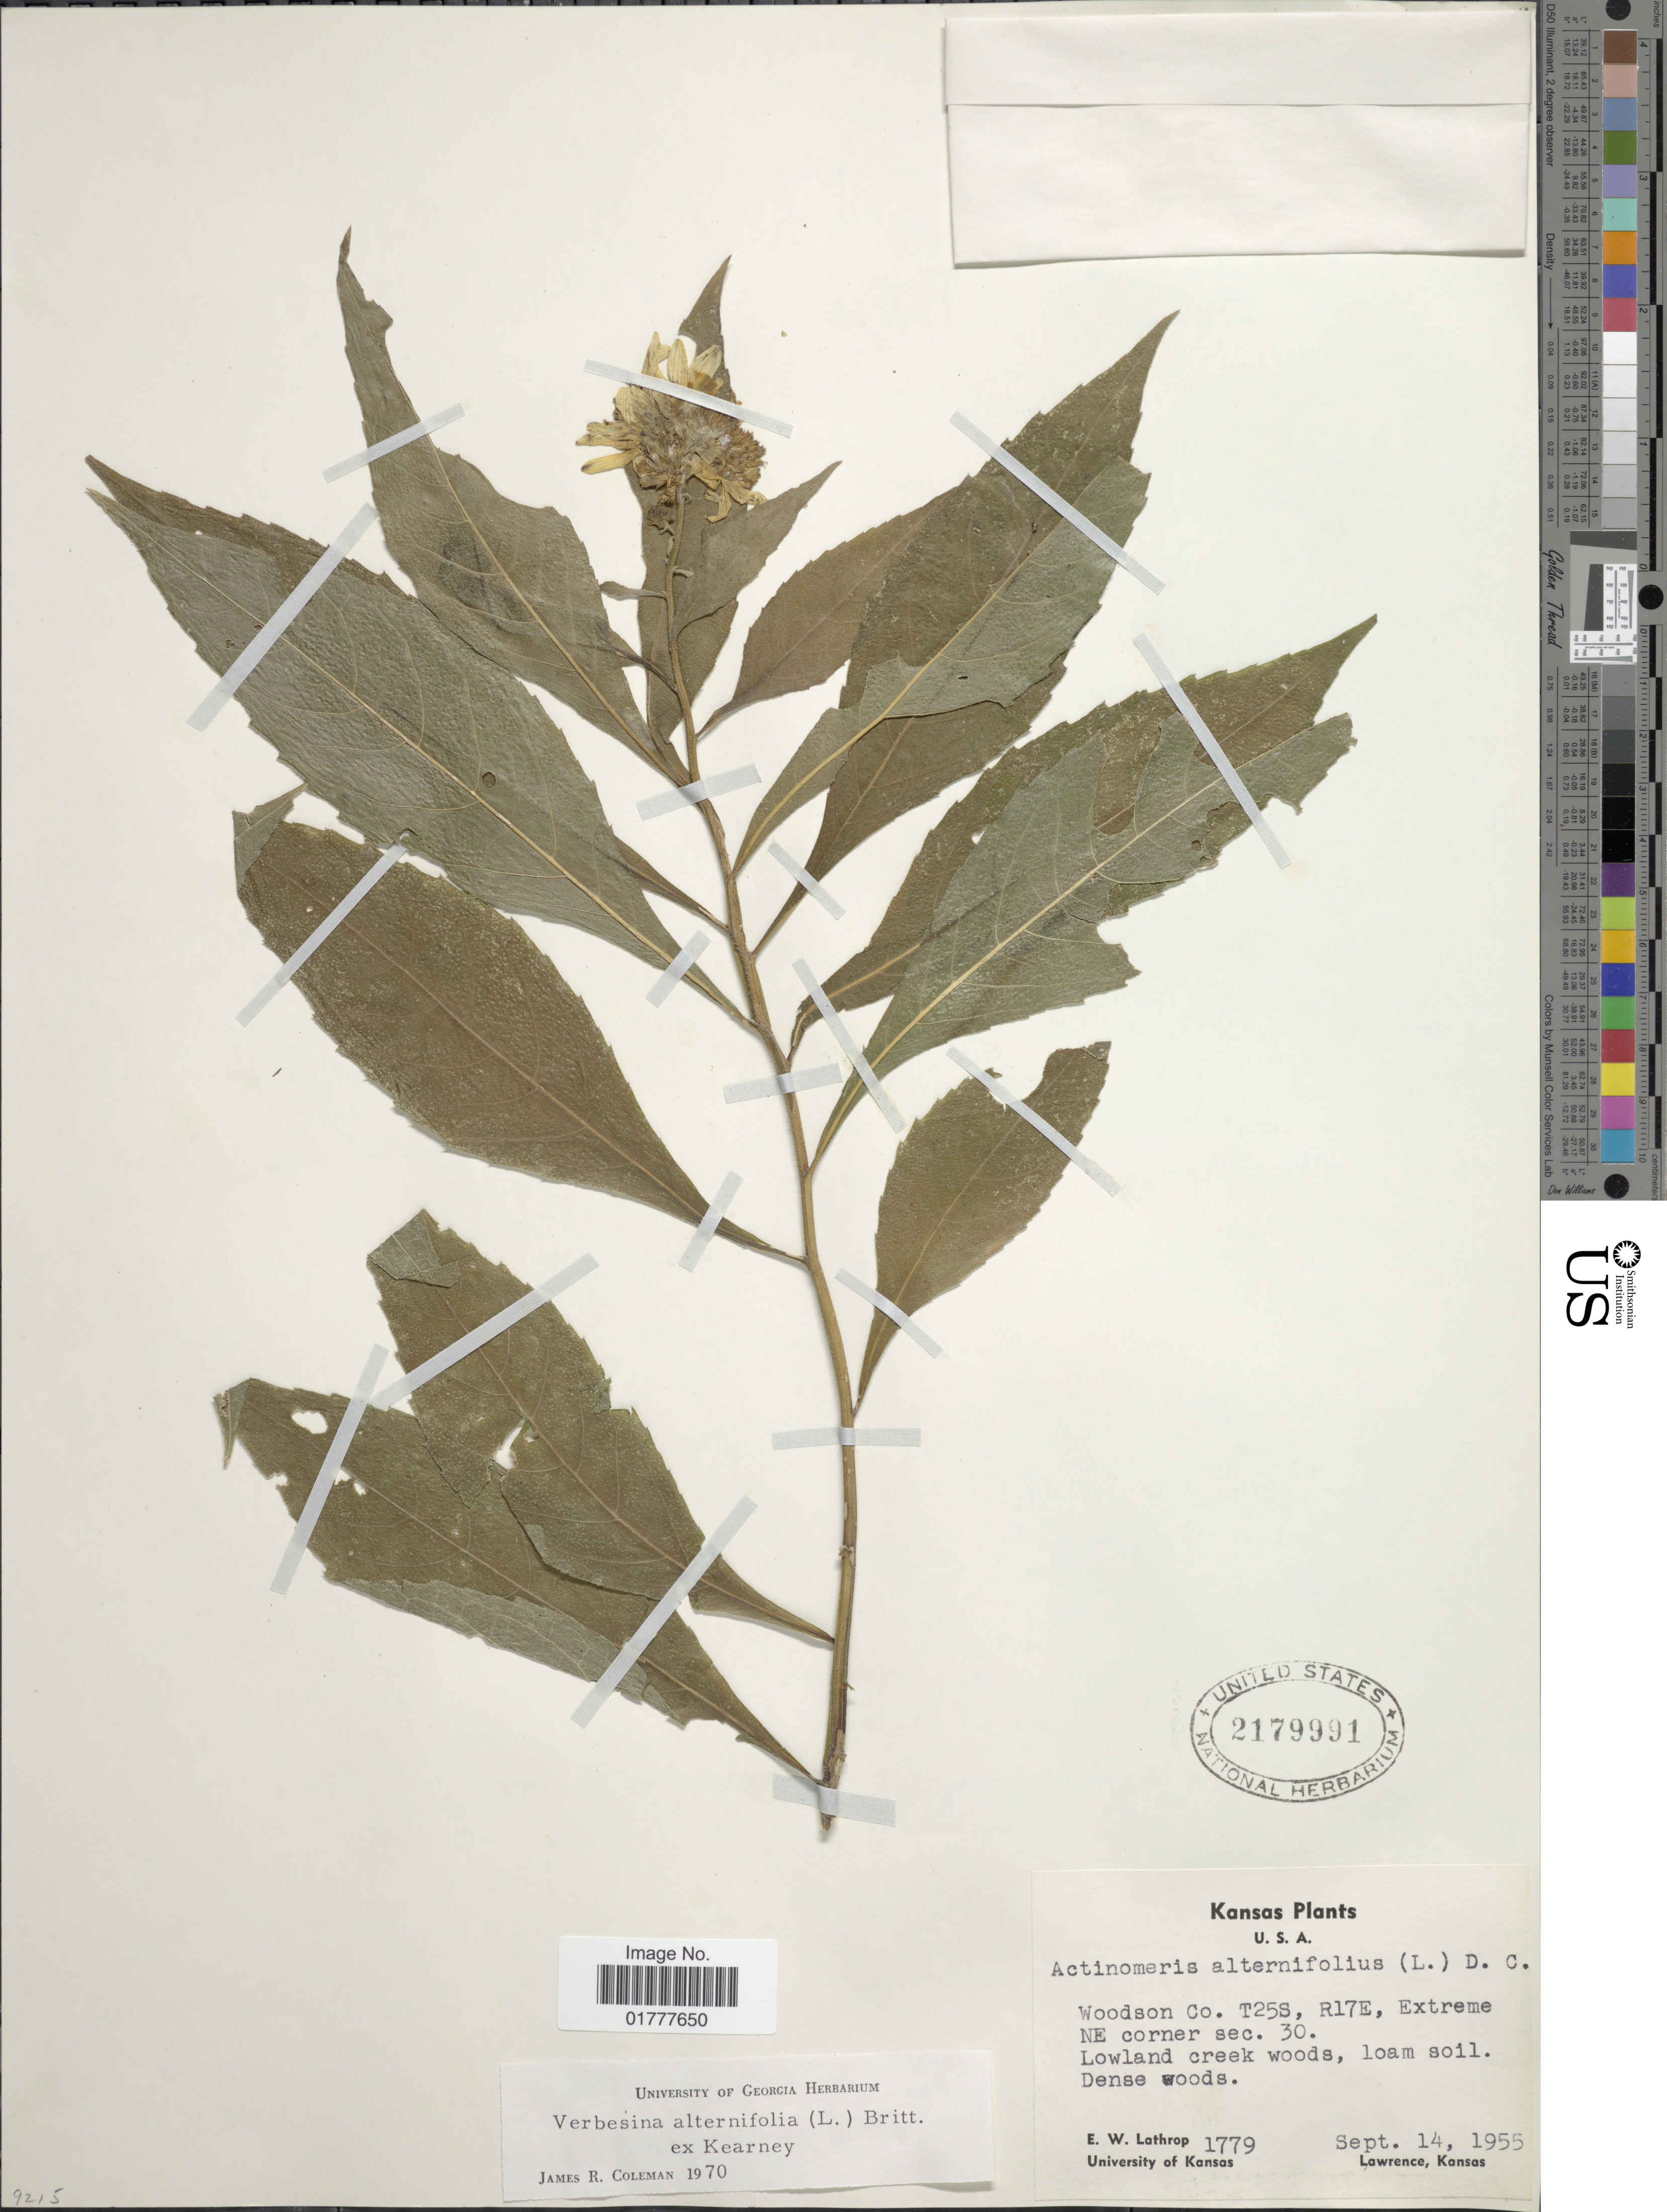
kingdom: Plantae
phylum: Tracheophyta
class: Magnoliopsida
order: Asterales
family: Asteraceae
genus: Actinomeris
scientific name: Actinomeris alternifolia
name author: (L.) DC.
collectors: E. W. Lathrop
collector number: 1779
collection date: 1955-09-14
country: United States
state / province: Kansas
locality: Woodson Co.T25S, R17E, Extreme NE corner sec 30.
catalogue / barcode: US 2179991